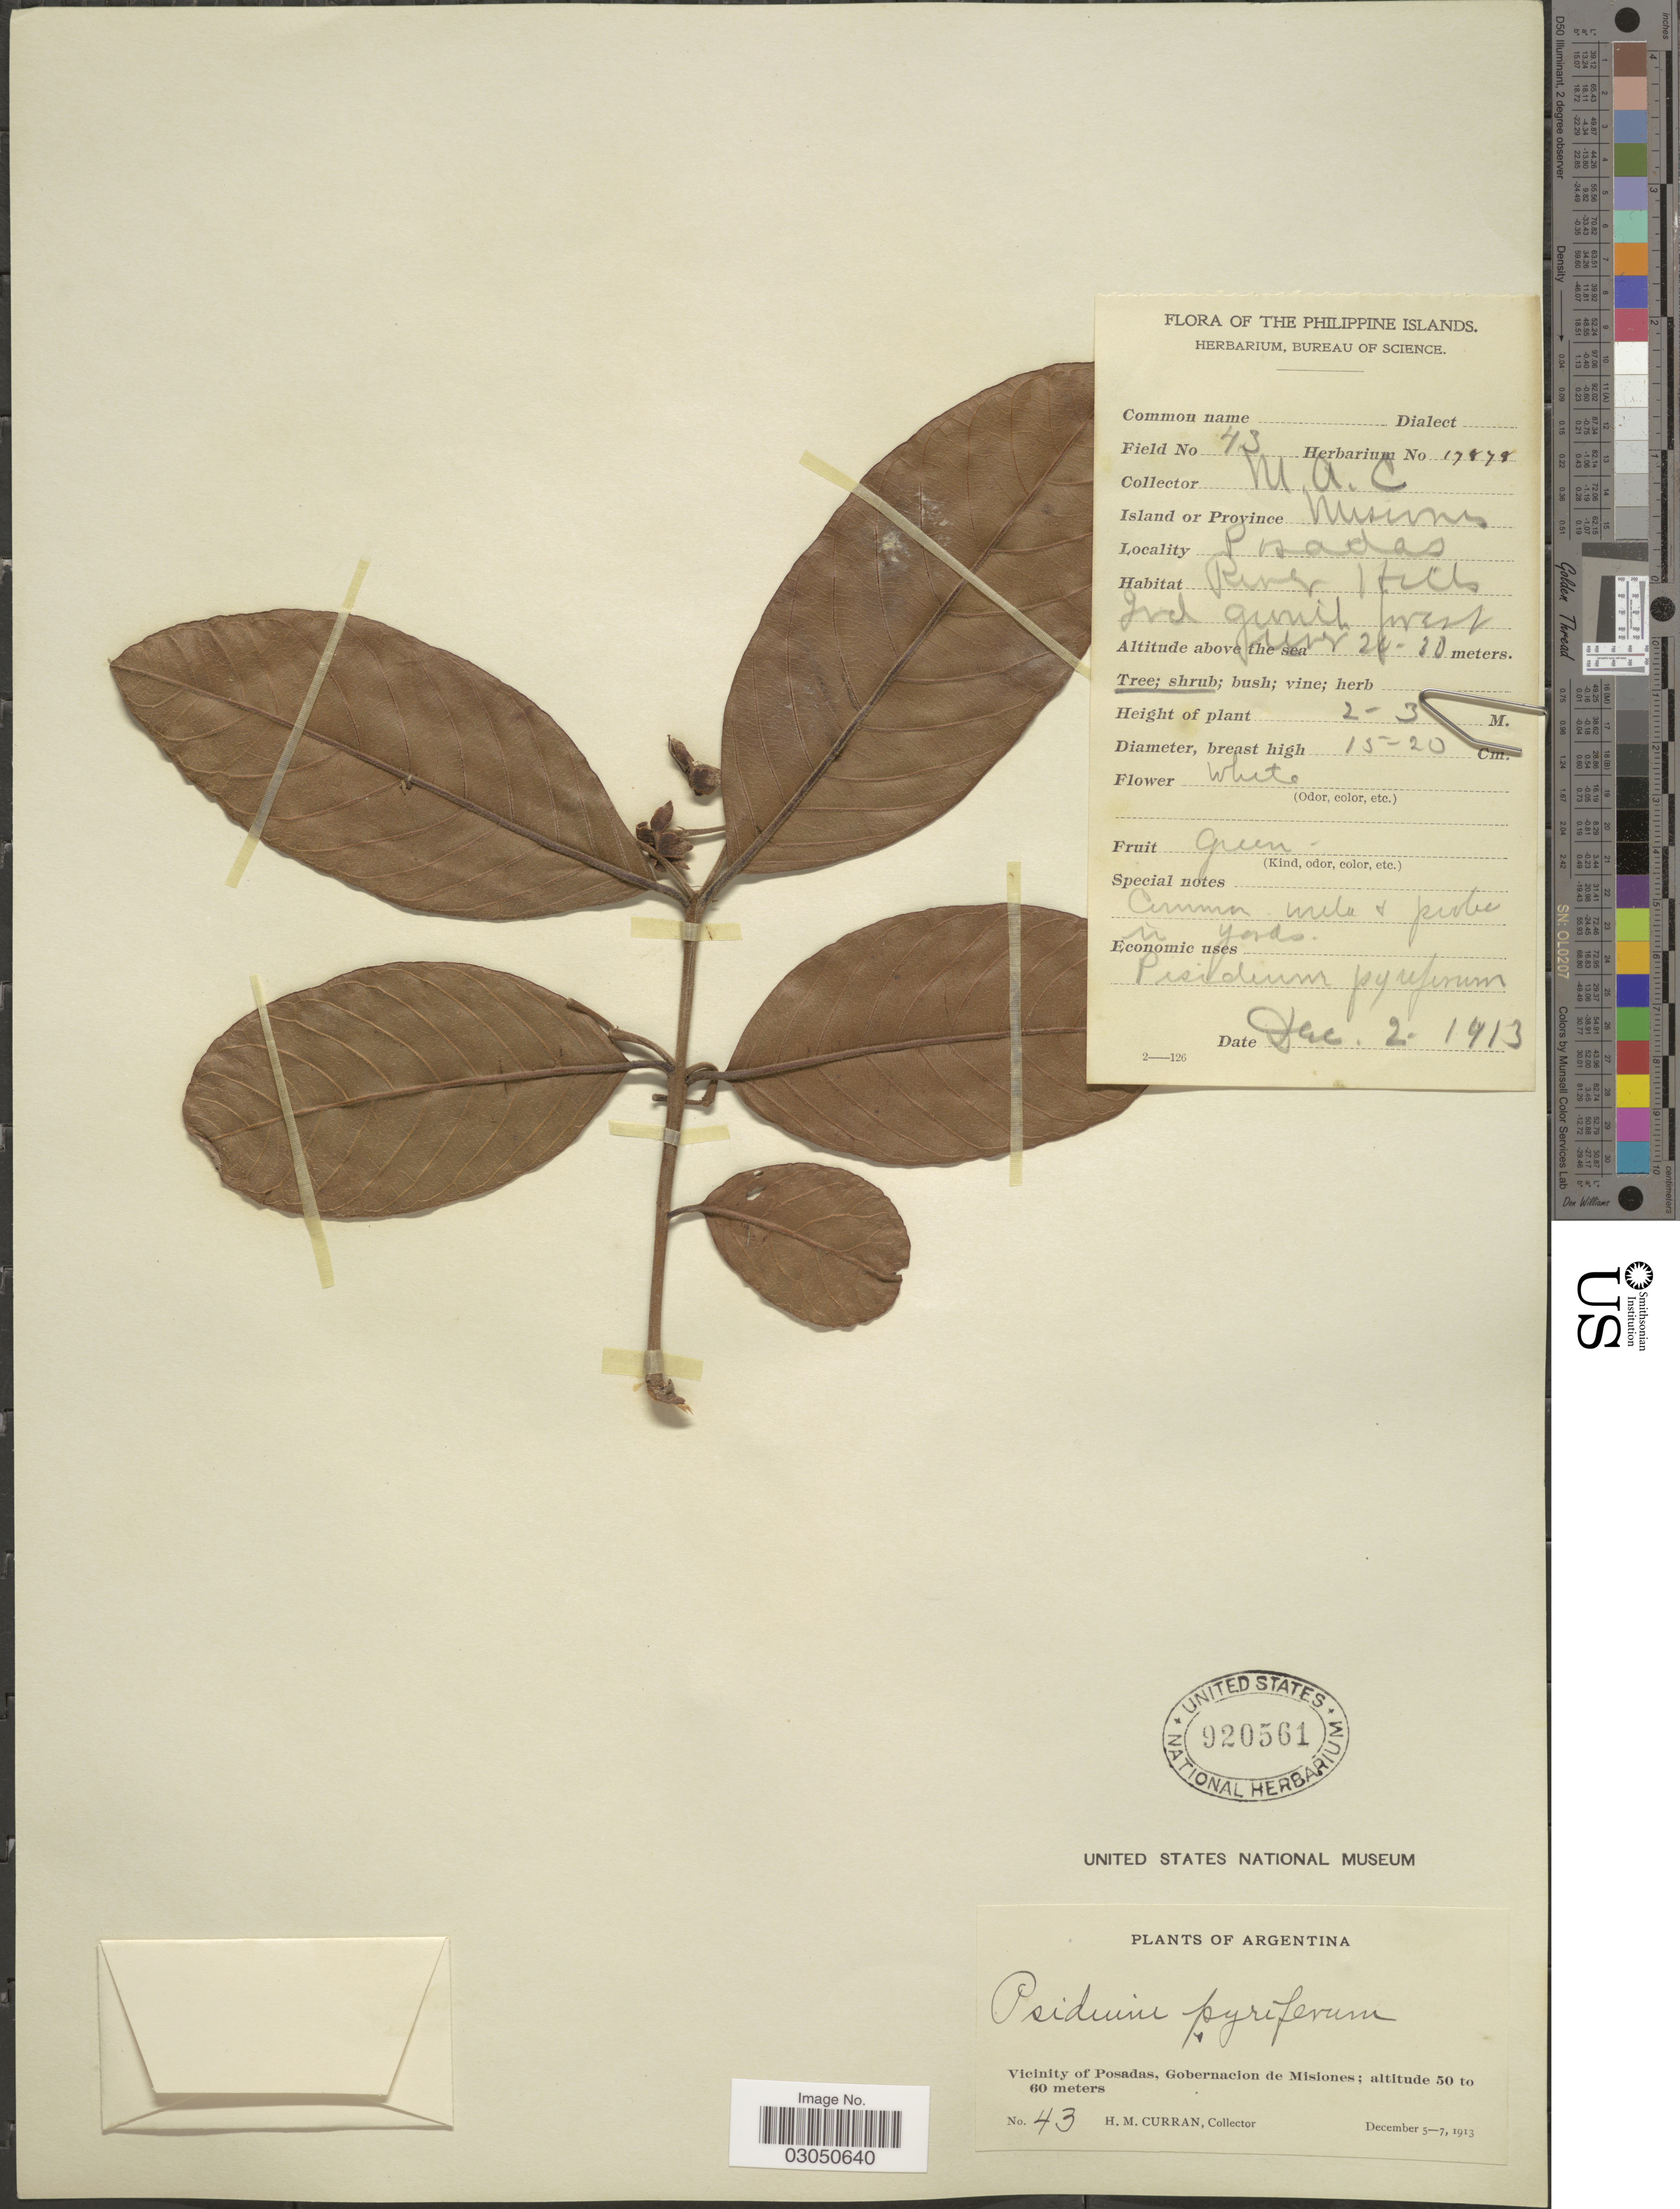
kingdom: Plantae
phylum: Tracheophyta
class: Magnoliopsida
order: Myrtales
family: Myrtaceae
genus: Psidium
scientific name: Psidium guianense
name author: Pers.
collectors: H. M. Curran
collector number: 43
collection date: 1913-12-05/1913-12-07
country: Argentina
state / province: Misiones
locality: Vicinity of Posadas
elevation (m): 50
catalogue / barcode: US 920561